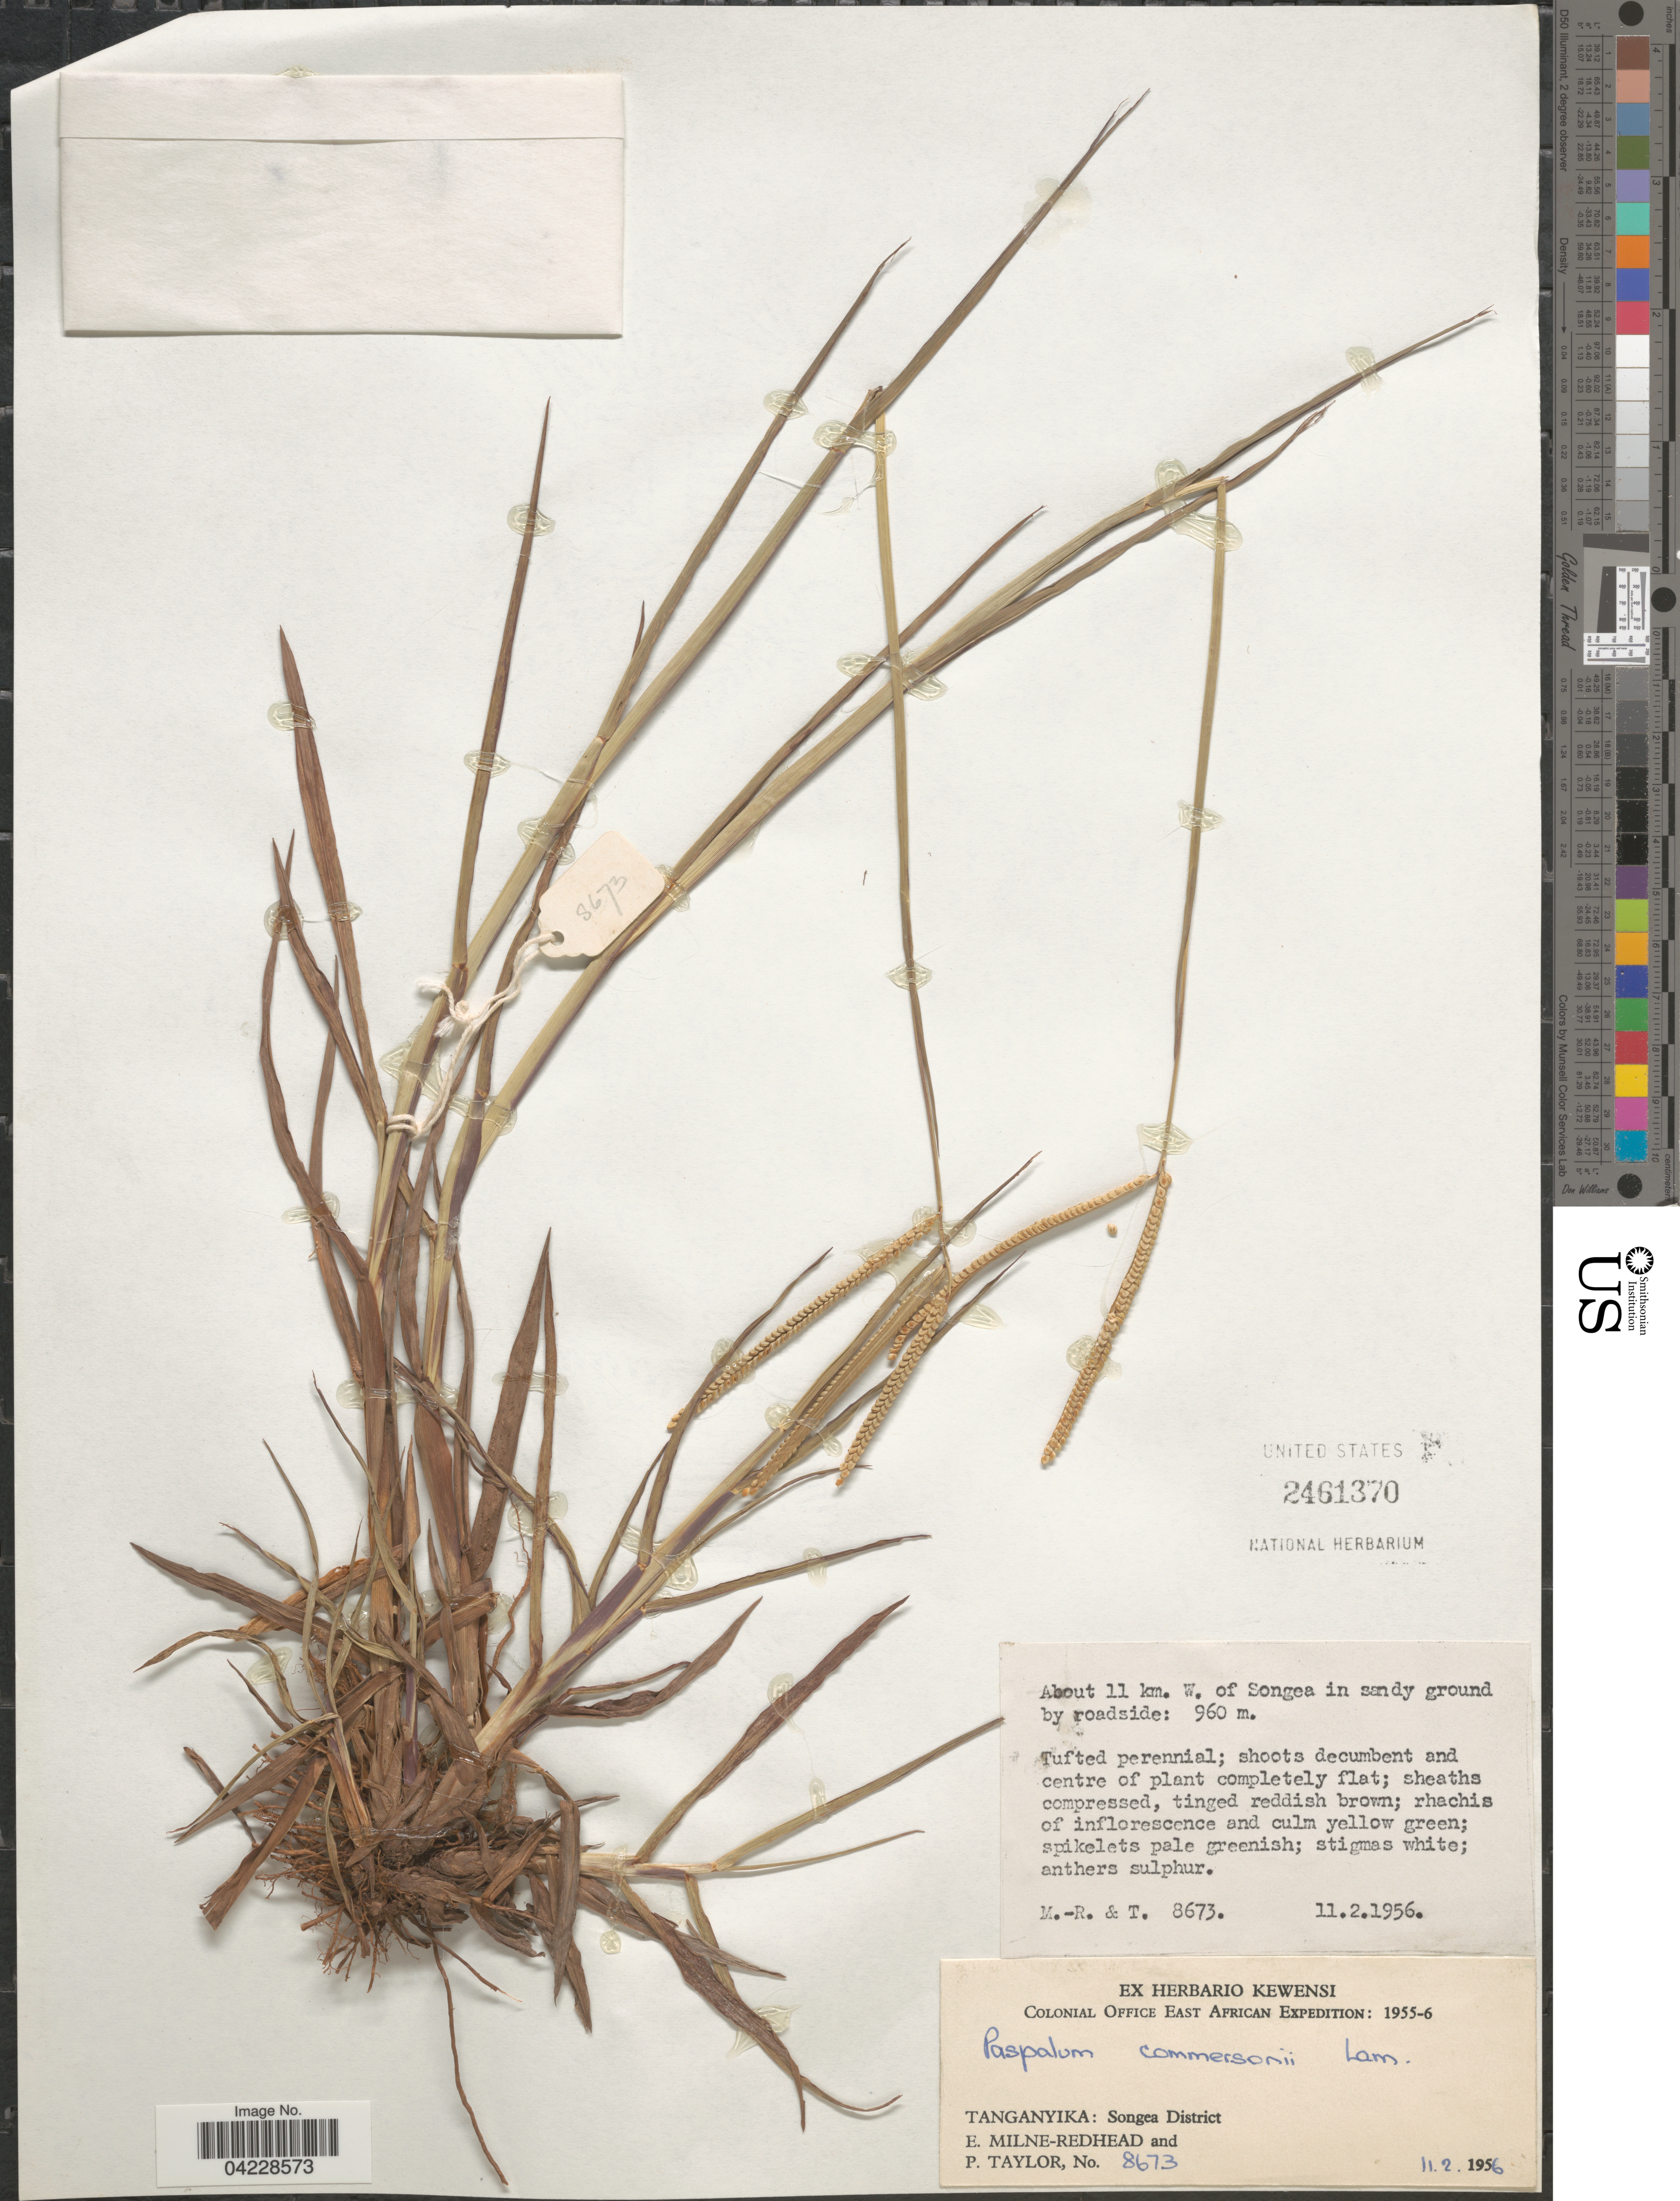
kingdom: Plantae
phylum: Tracheophyta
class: Liliopsida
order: Poales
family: Poaceae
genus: Paspalum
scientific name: Paspalum scrobiculatum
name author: L.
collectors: E. W. Milne-Redhead & P. Taylor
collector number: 8673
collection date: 1956-02-11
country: Tanzania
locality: About 11 km. W. of Songea in sandy ground by roadside. Colonial Office East African Expedition: 1955-6. Tanganyika: Songea District.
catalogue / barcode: US 2461370